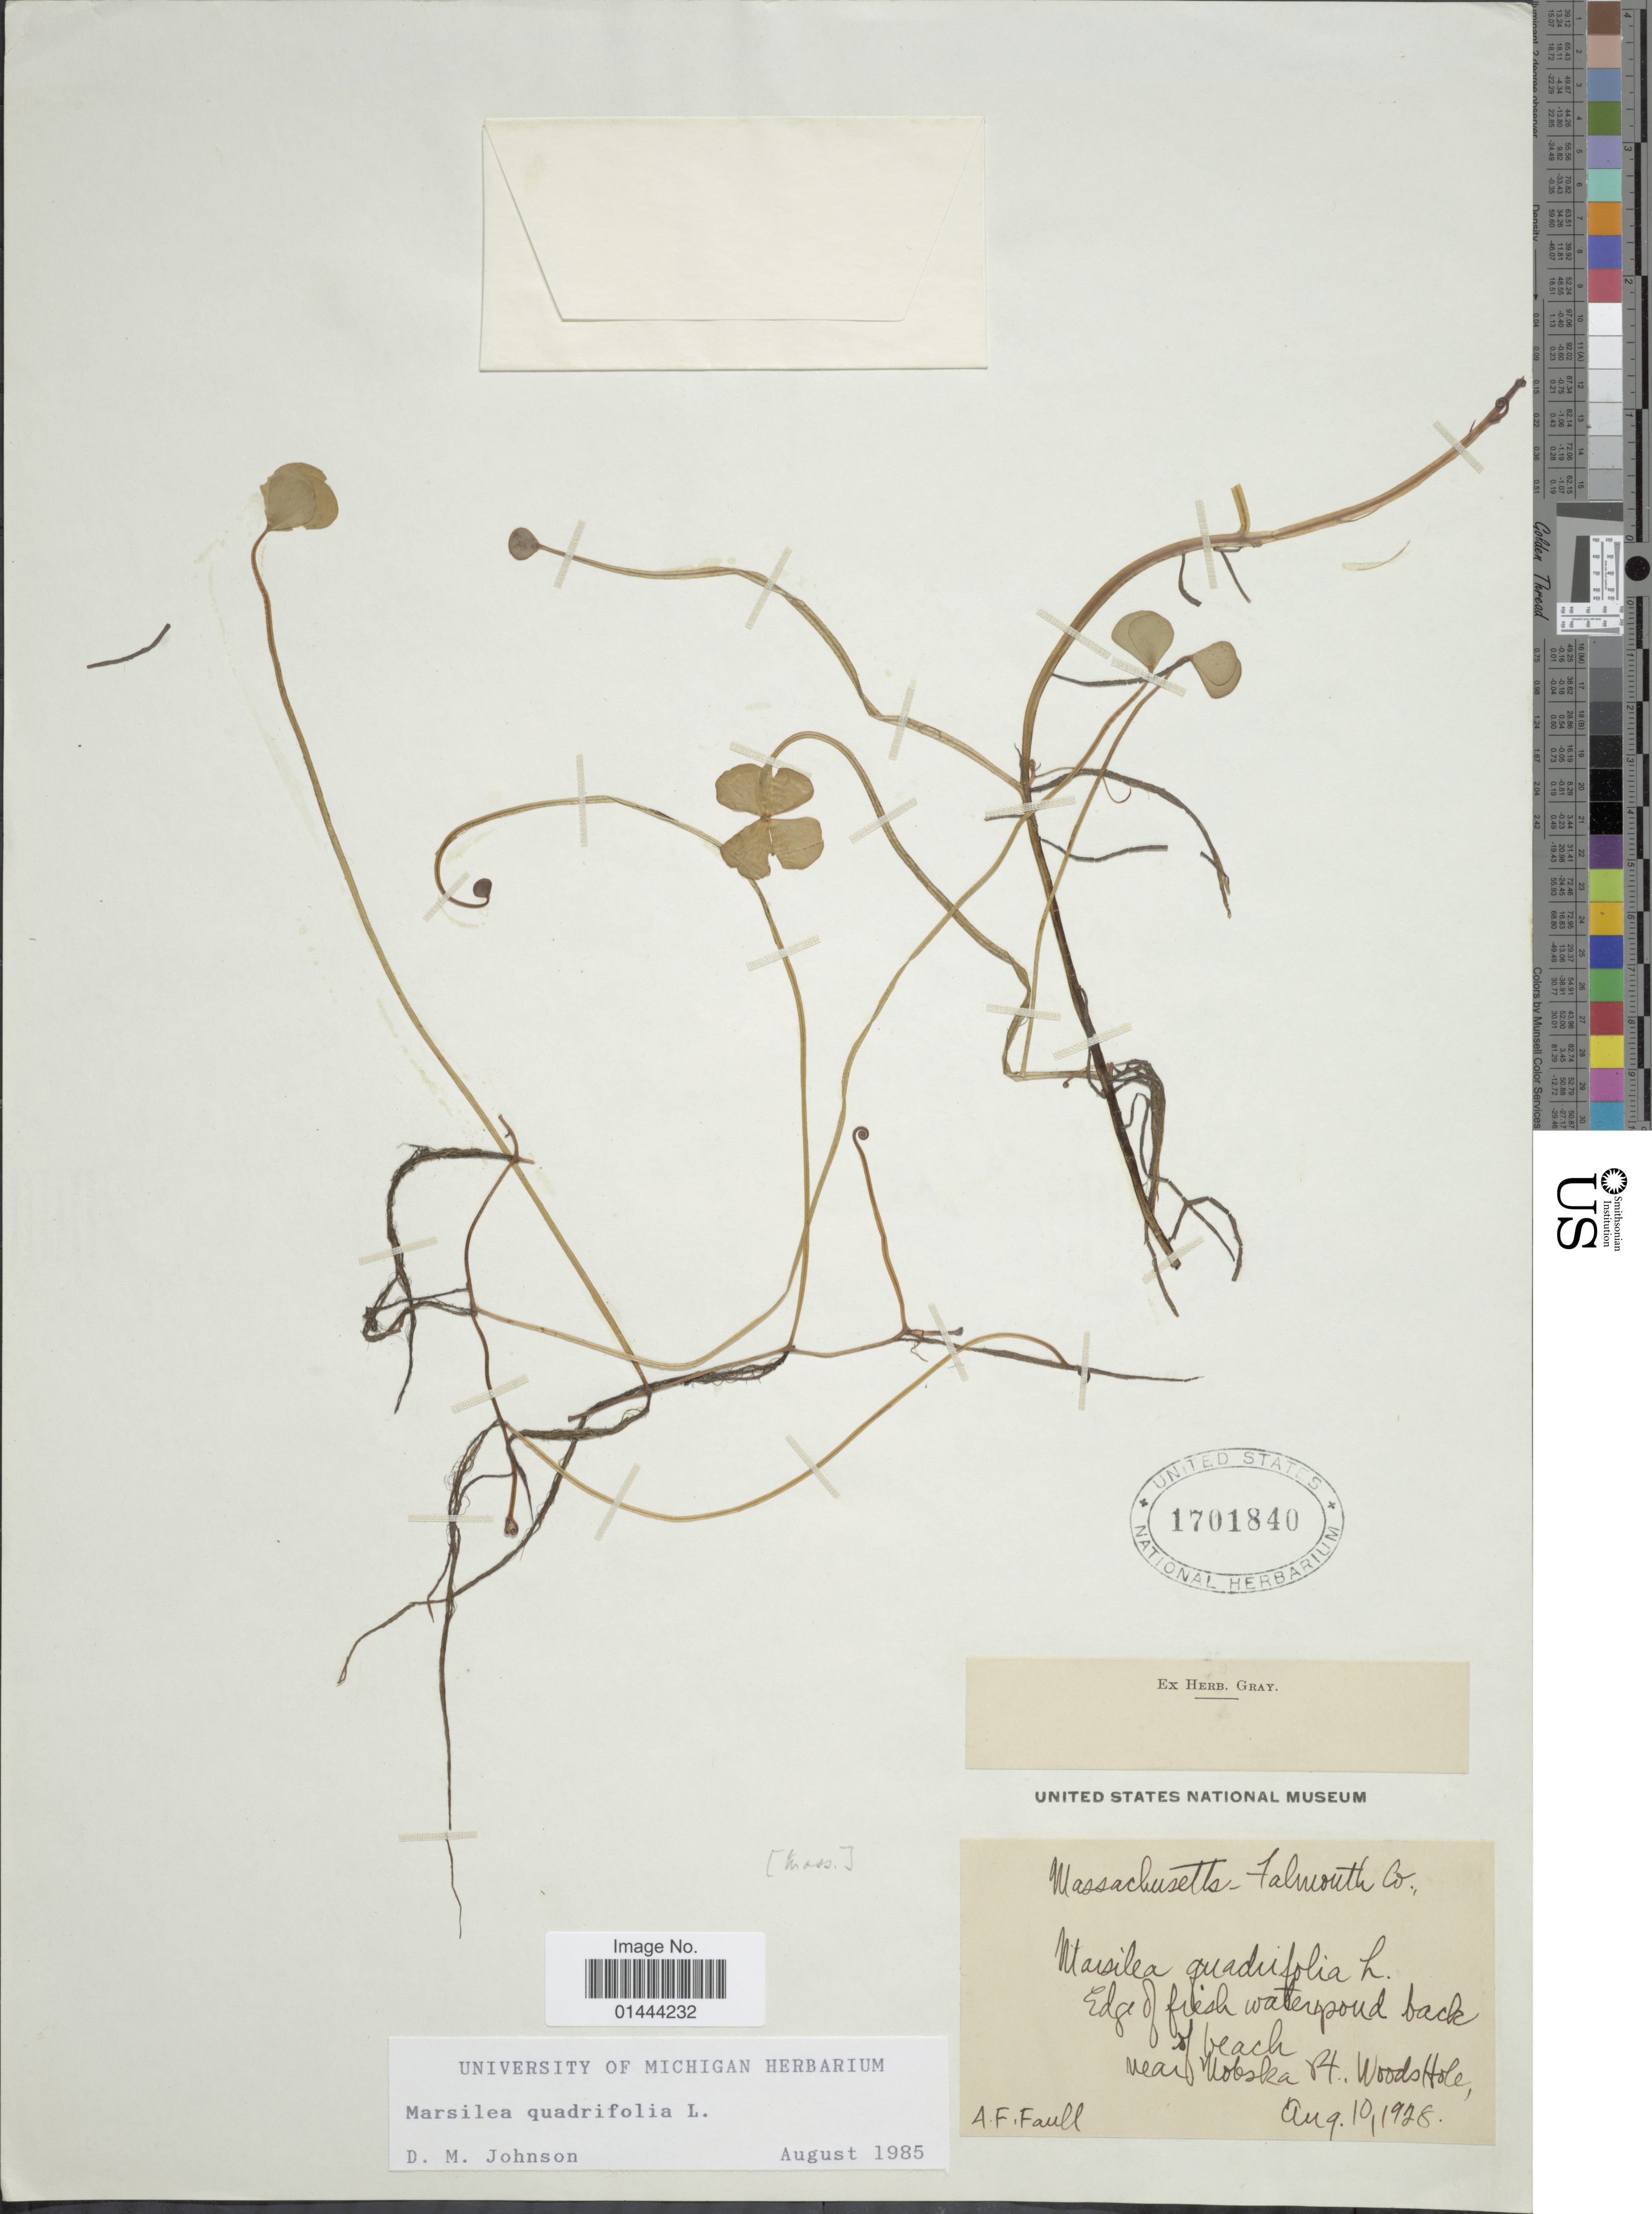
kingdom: Plantae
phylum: Tracheophyta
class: Polypodiopsida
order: Salviniales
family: Marsileaceae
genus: Marsilea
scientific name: Marsilea quadrifolia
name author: L.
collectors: A. Faull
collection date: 1928-08-10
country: United States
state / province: Massachusetts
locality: Falmouth Co., edge of fresh water pond back of beach, near Nobska Pt. Woods Hole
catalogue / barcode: US 1701840